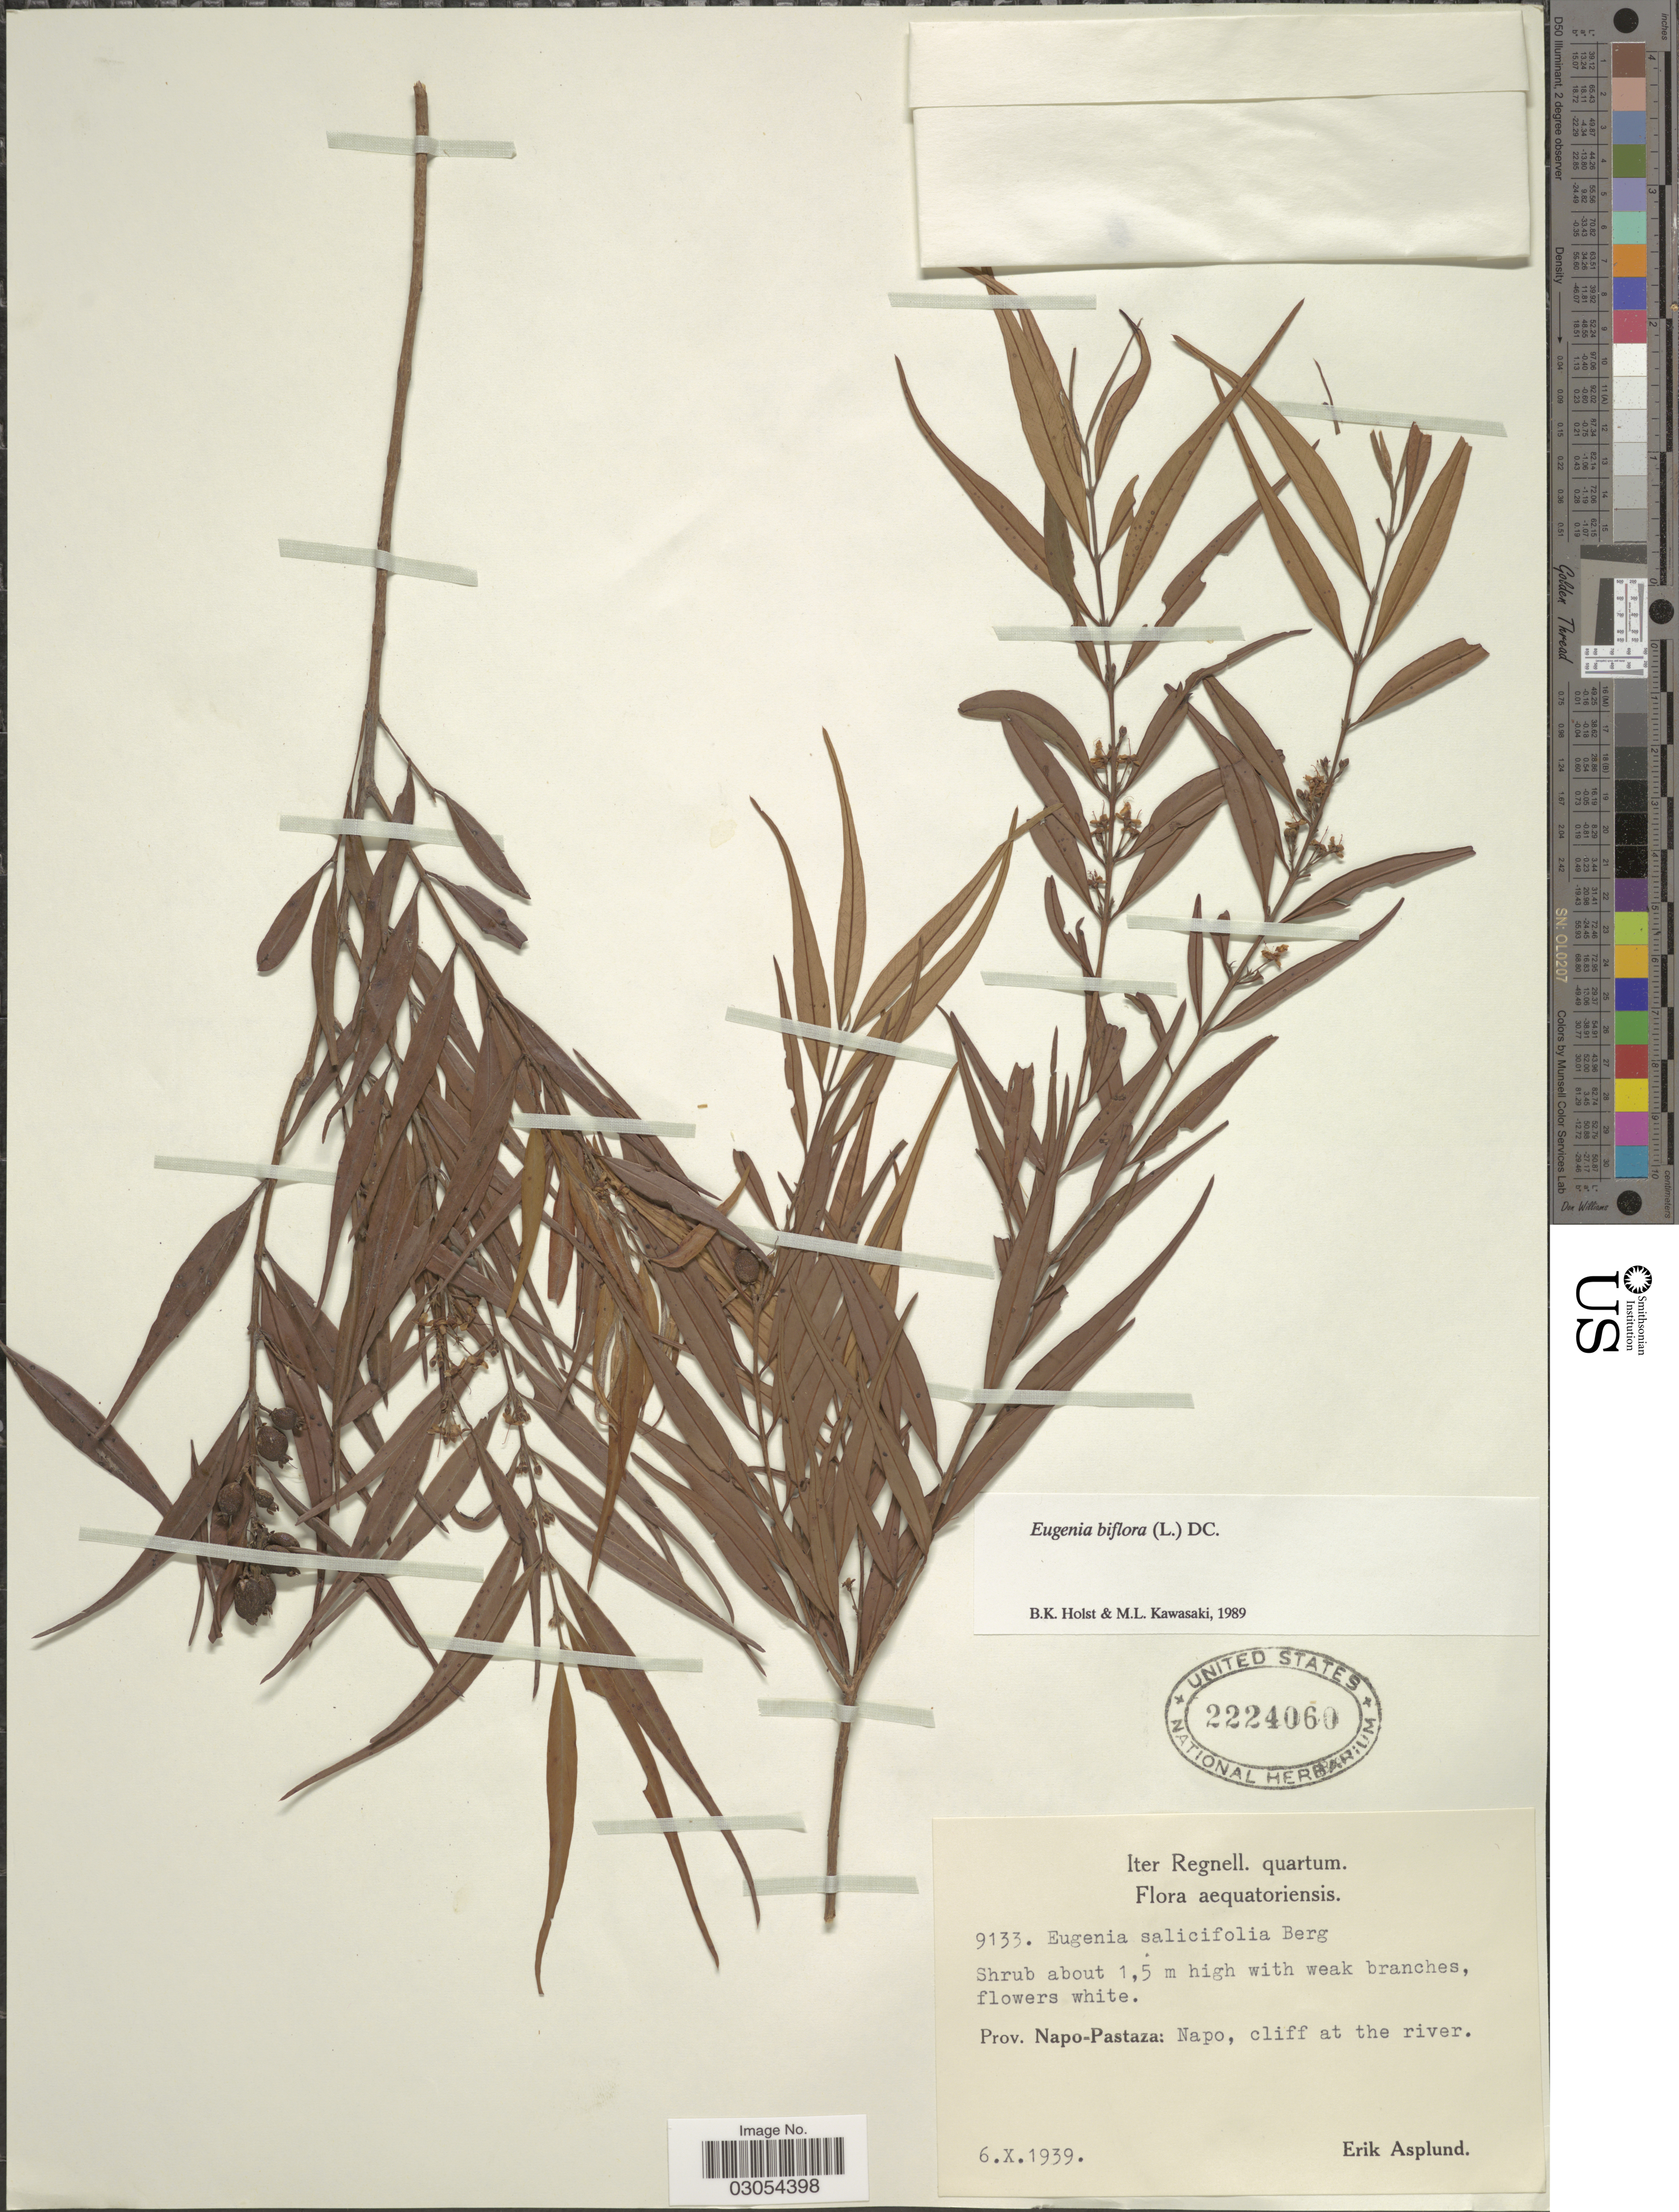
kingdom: Plantae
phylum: Tracheophyta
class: Magnoliopsida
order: Myrtales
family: Myrtaceae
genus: Eugenia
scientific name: Eugenia biflora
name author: (L.) DC.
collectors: E. Asplund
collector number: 9133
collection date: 1939-10-06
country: Ecuador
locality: Prov. Napo-Pastaza: Napo, cliff at the river.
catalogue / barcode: US 2224060